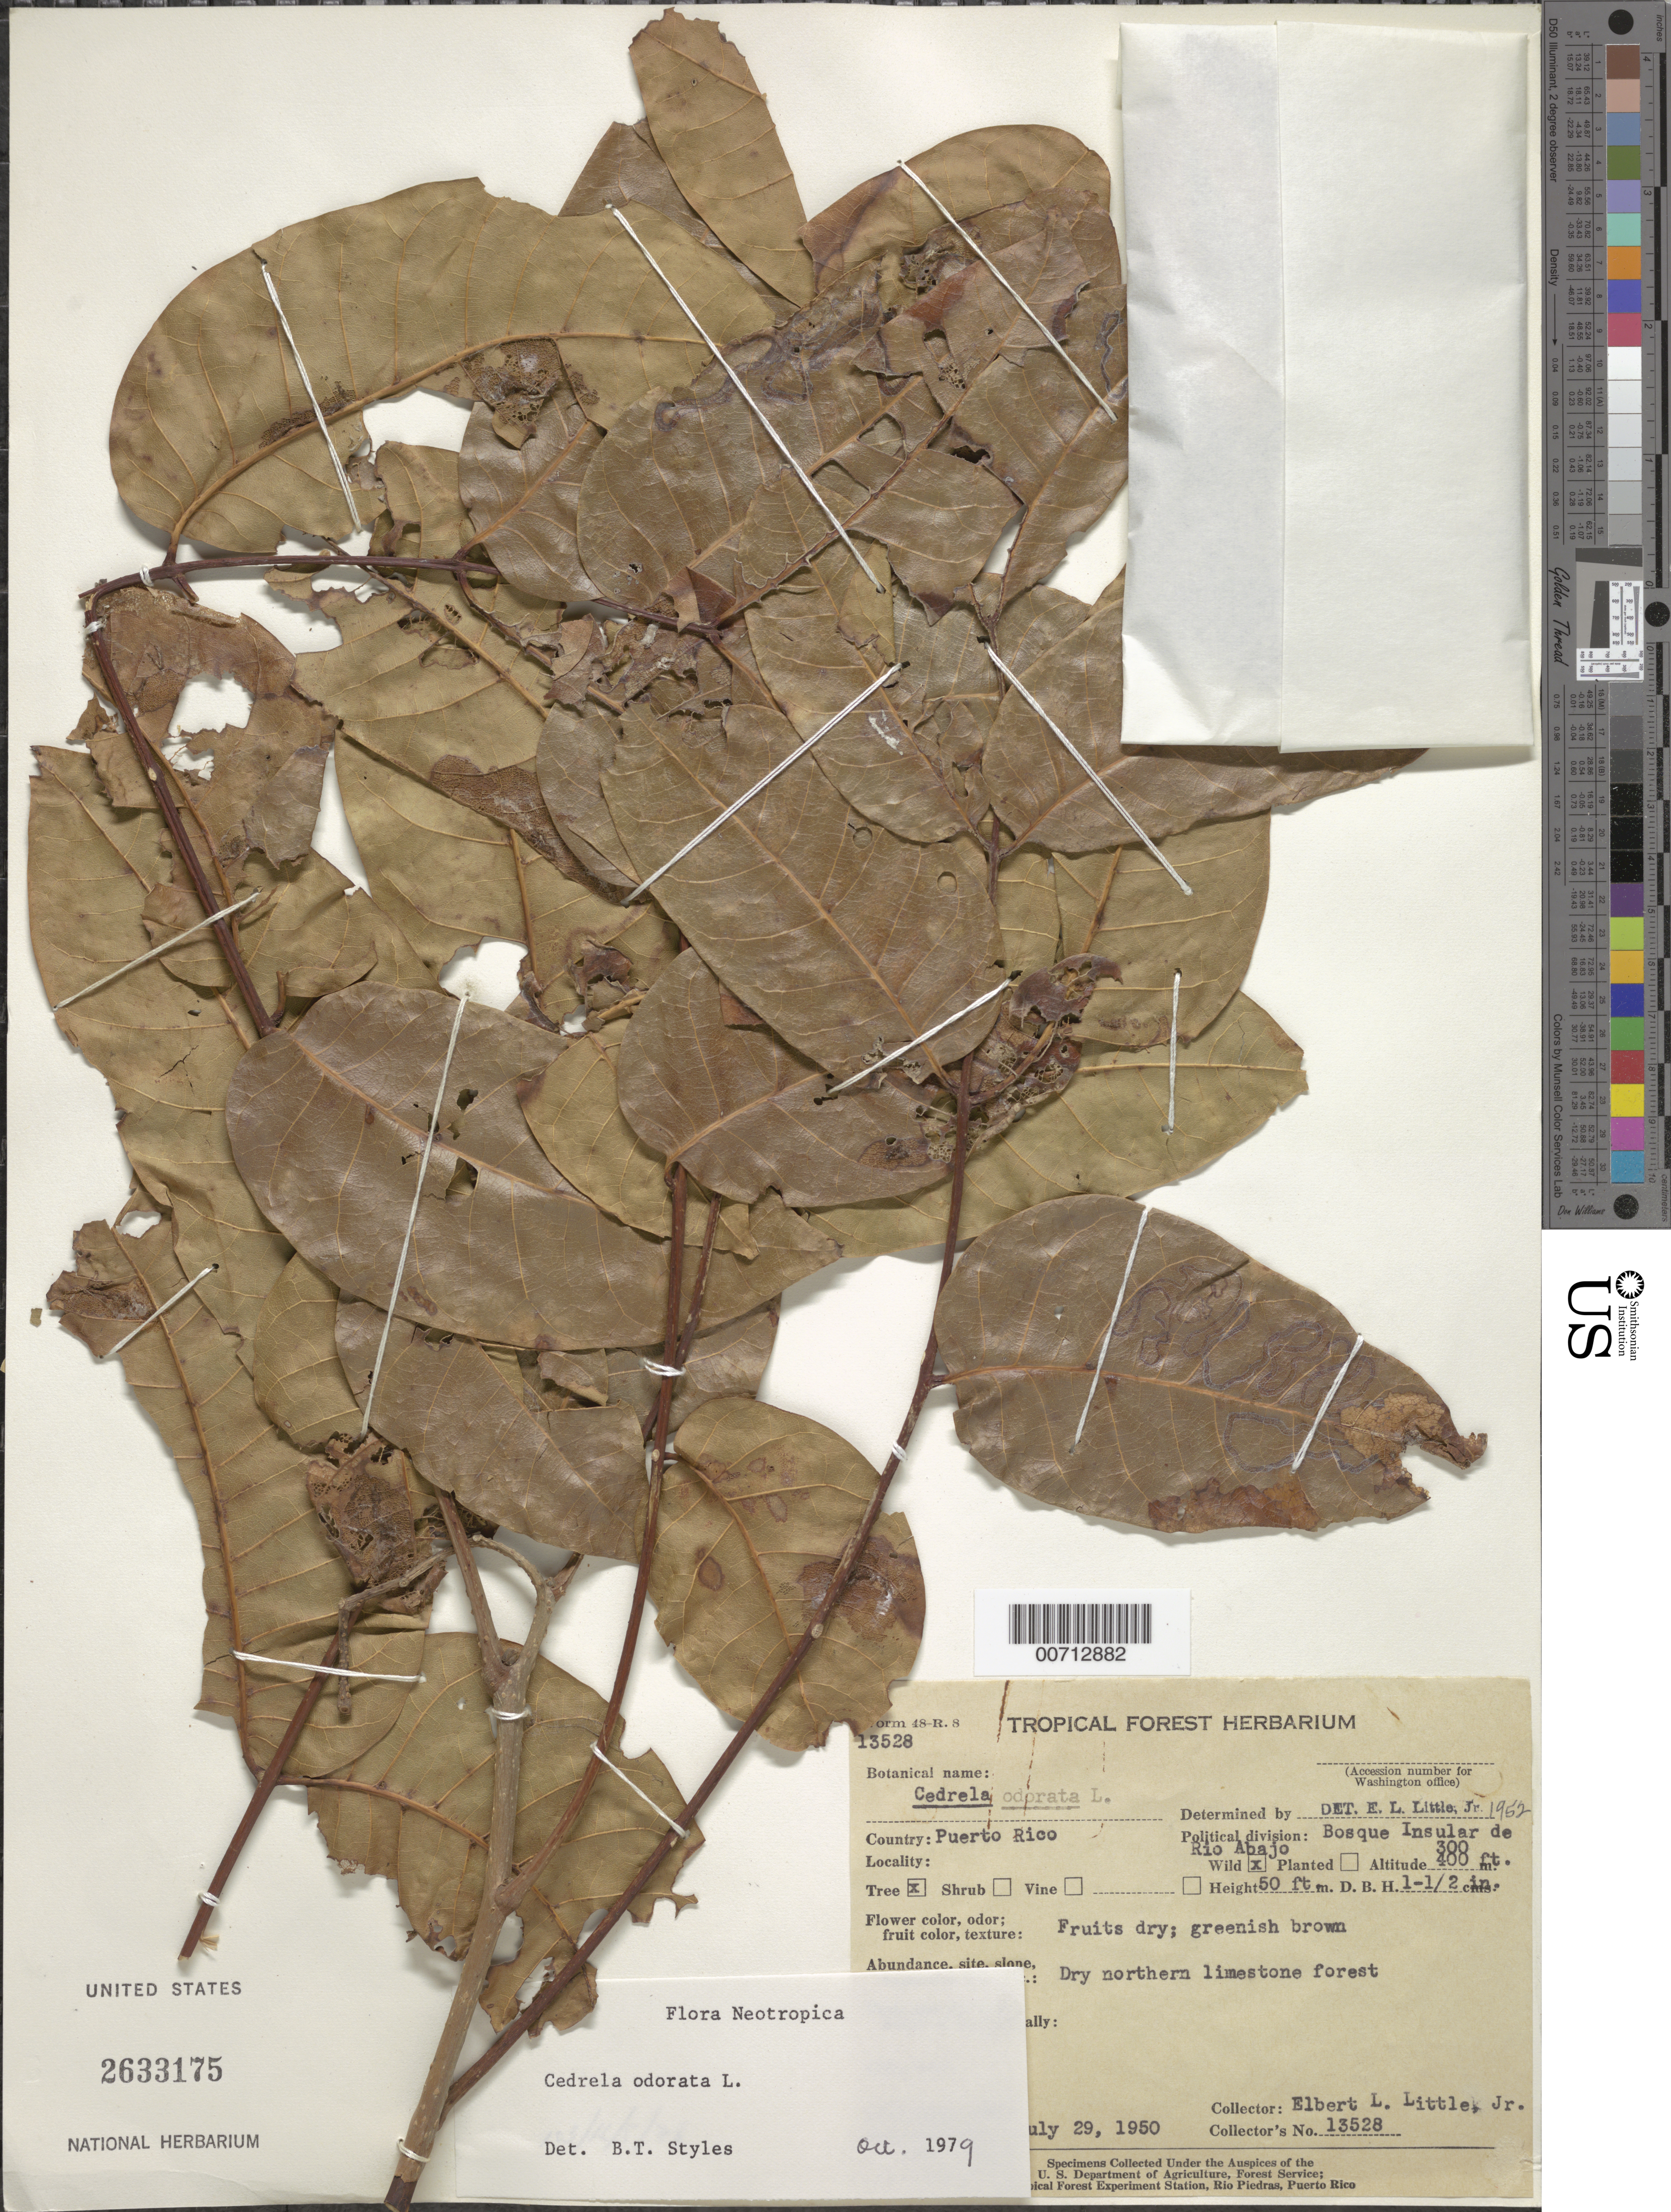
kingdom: Plantae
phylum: Tracheophyta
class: Magnoliopsida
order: Sapindales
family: Meliaceae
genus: Cedrela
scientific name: Cedrela odorata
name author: L.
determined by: Styles, B. T.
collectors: E. L. Little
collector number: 13528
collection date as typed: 29 Jul 1950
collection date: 1950-07-29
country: Puerto Rico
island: Greater Antilles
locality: Bosque Insular de Rio Abajo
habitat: Dry northern limestone forest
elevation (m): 91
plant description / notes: Common name: cedro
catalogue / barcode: US 2633175